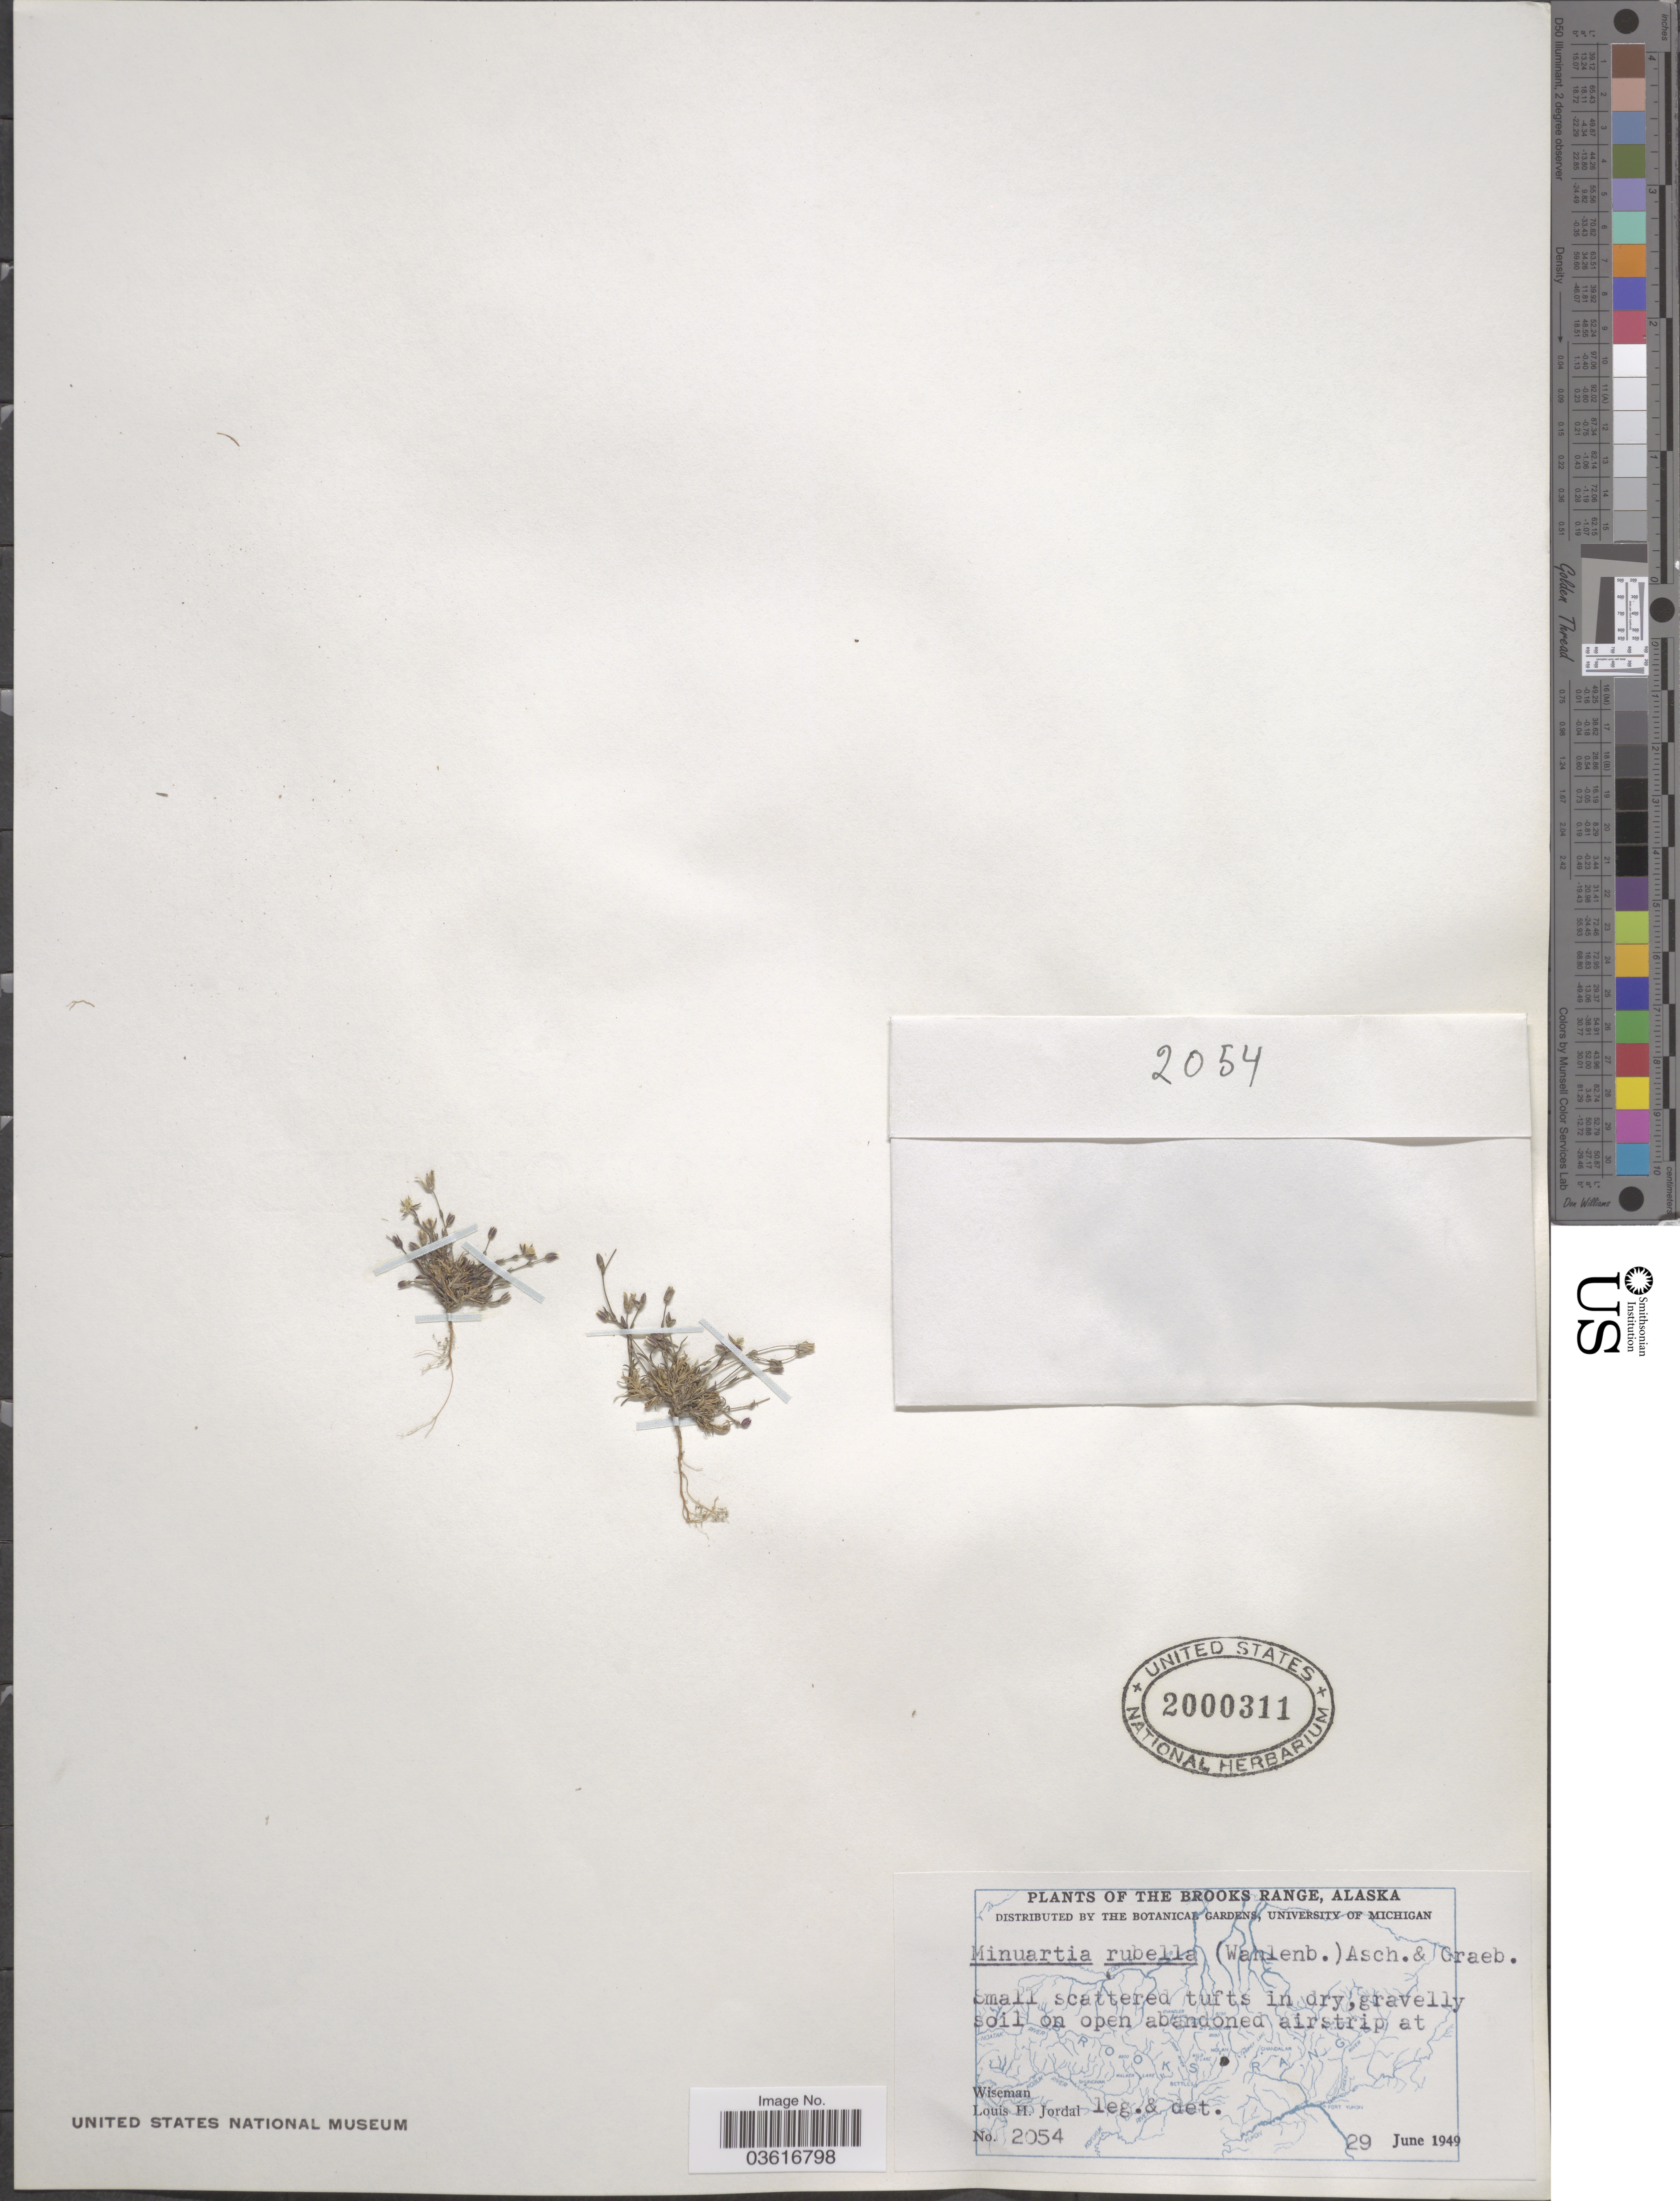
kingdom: Plantae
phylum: Tracheophyta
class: Magnoliopsida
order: Caryophyllales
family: Caryophyllaceae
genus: Minuartia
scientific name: Minuartia rubella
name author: (Wahlenb.) Hiern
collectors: L. Jordal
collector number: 2054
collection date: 1949-06-29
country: United States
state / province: Alaska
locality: Brooks Range. Abandoned airstrip at Wiseman.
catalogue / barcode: US 2000311